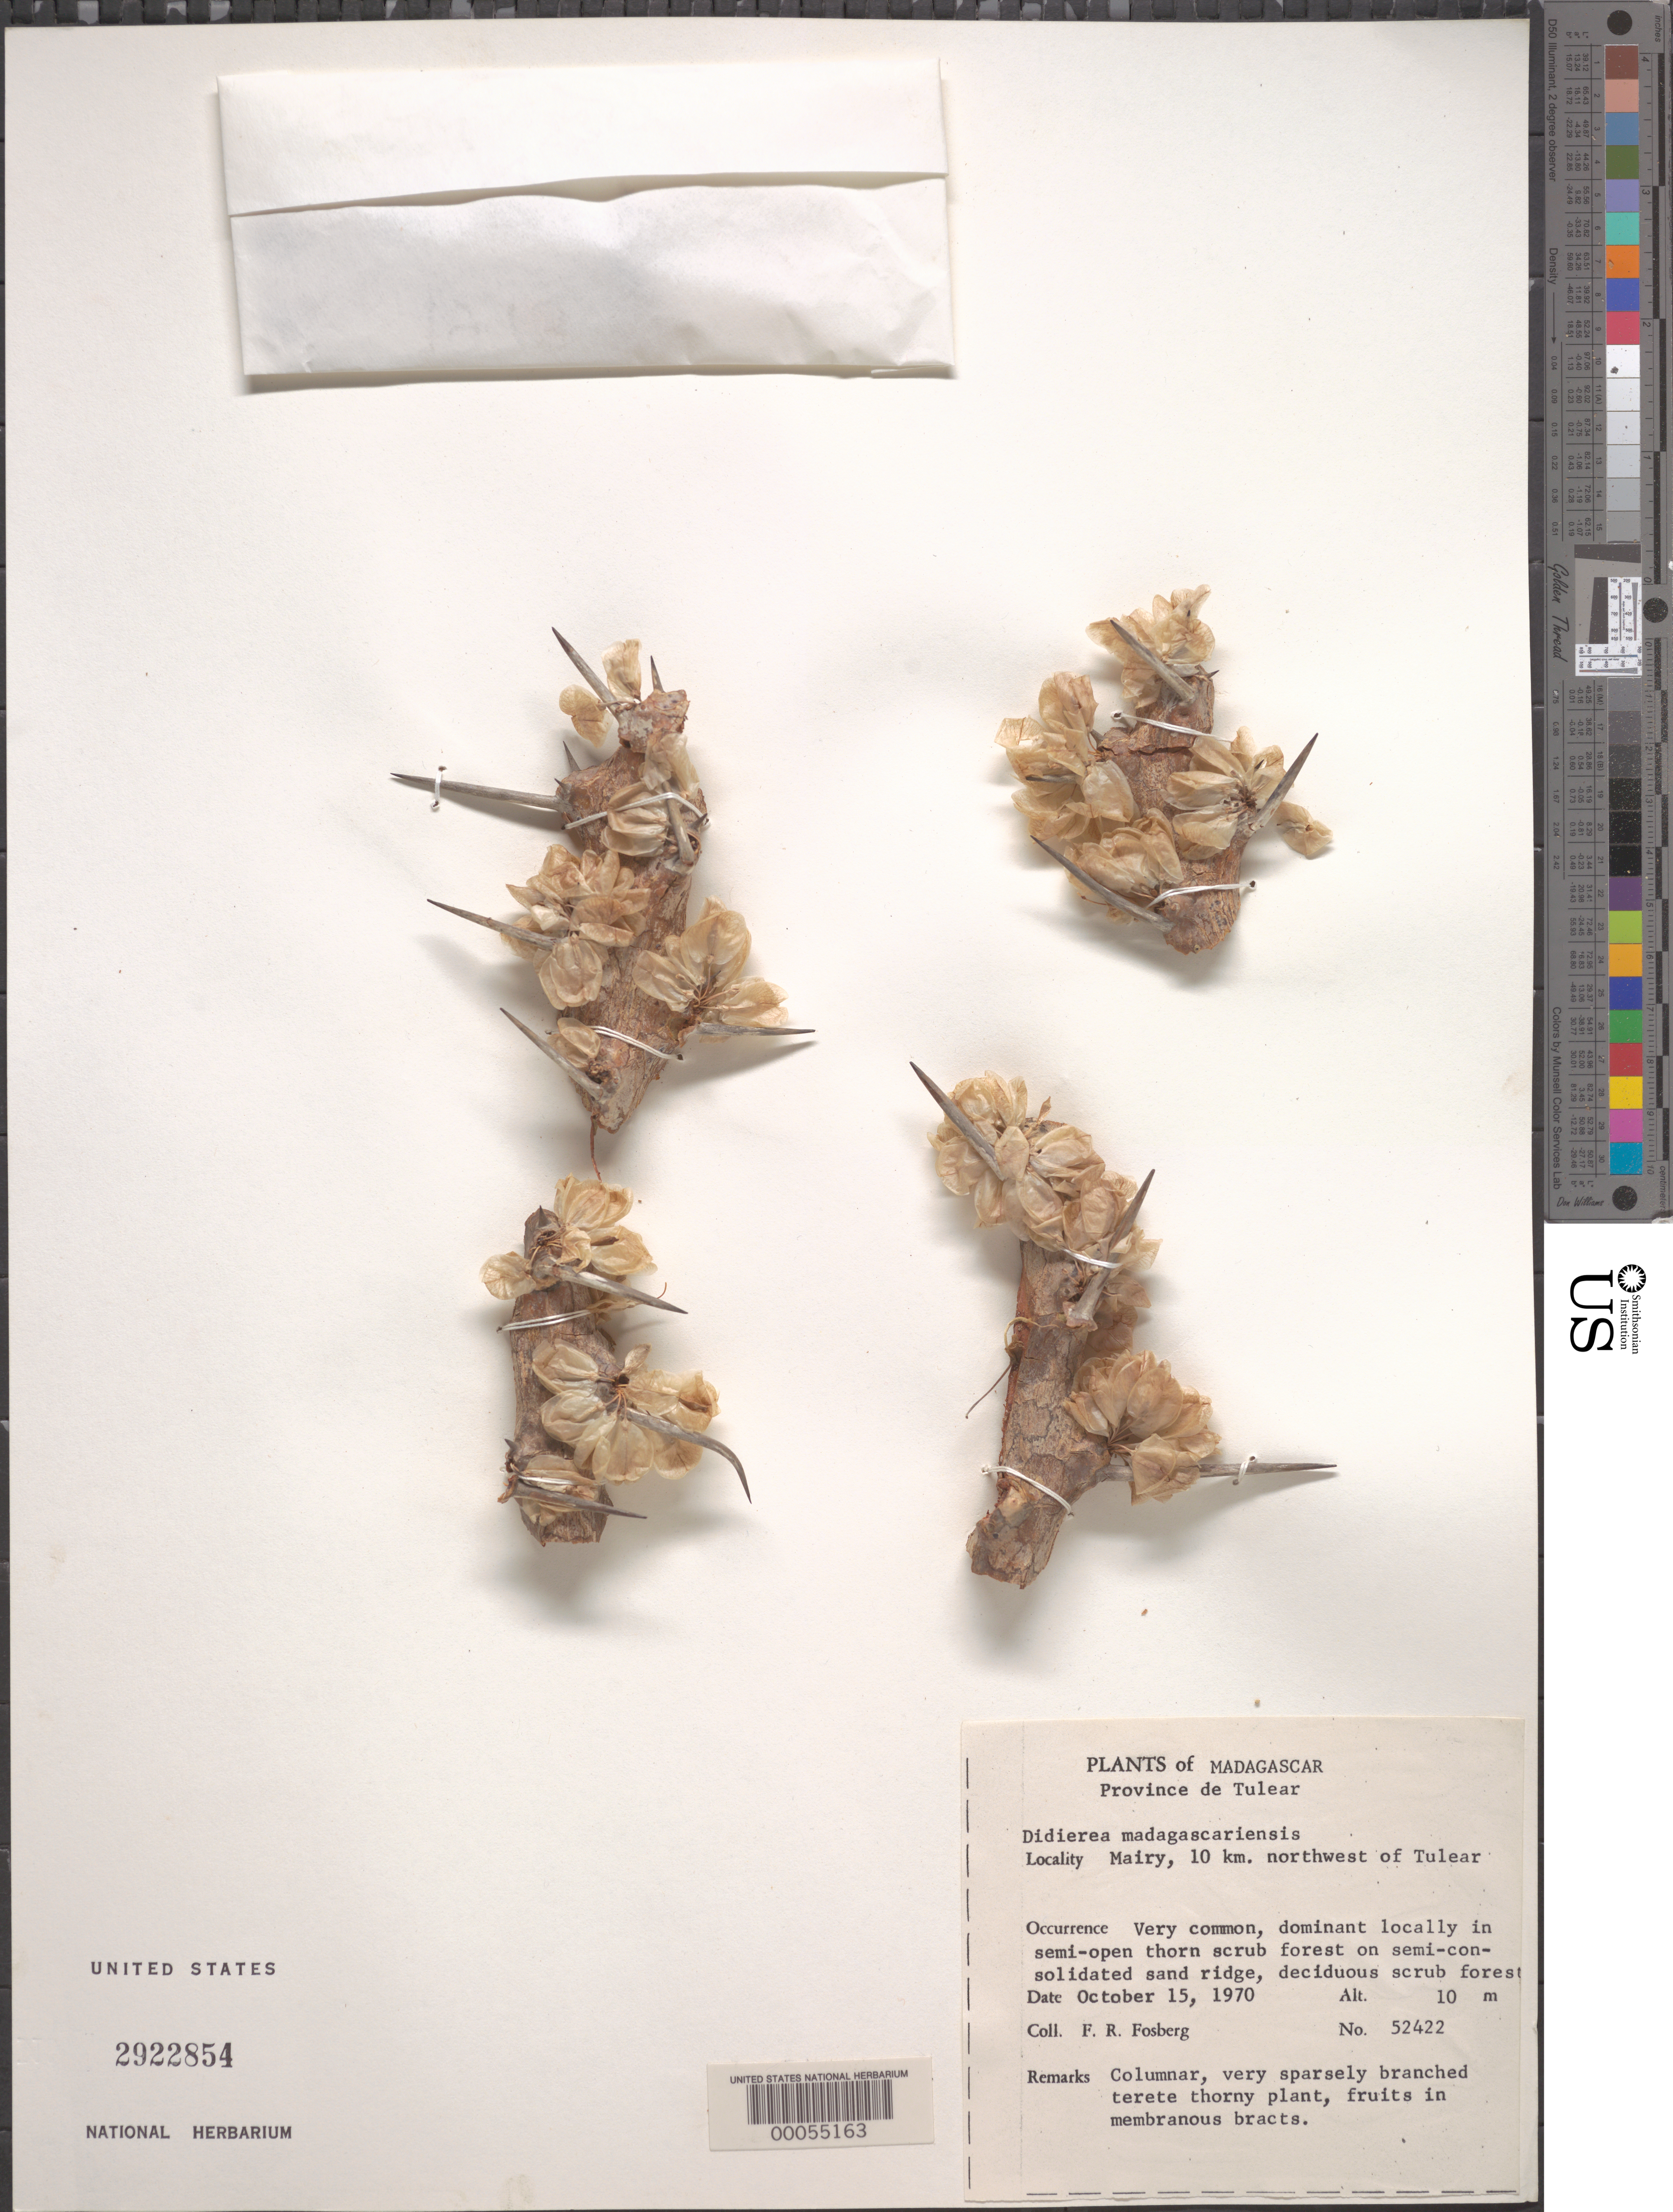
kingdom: Plantae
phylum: Tracheophyta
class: Magnoliopsida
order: Caryophyllales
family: Didiereaceae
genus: Didierea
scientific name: Didierea madagascariensis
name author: Baill.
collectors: F. R. Fosberg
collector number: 52422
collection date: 1970-10-15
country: Madagascar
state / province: Atsimo-Andrefana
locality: Province de Tulear. Mairy, 10 km. northwest of Tulear.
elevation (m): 10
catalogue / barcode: US 2922854